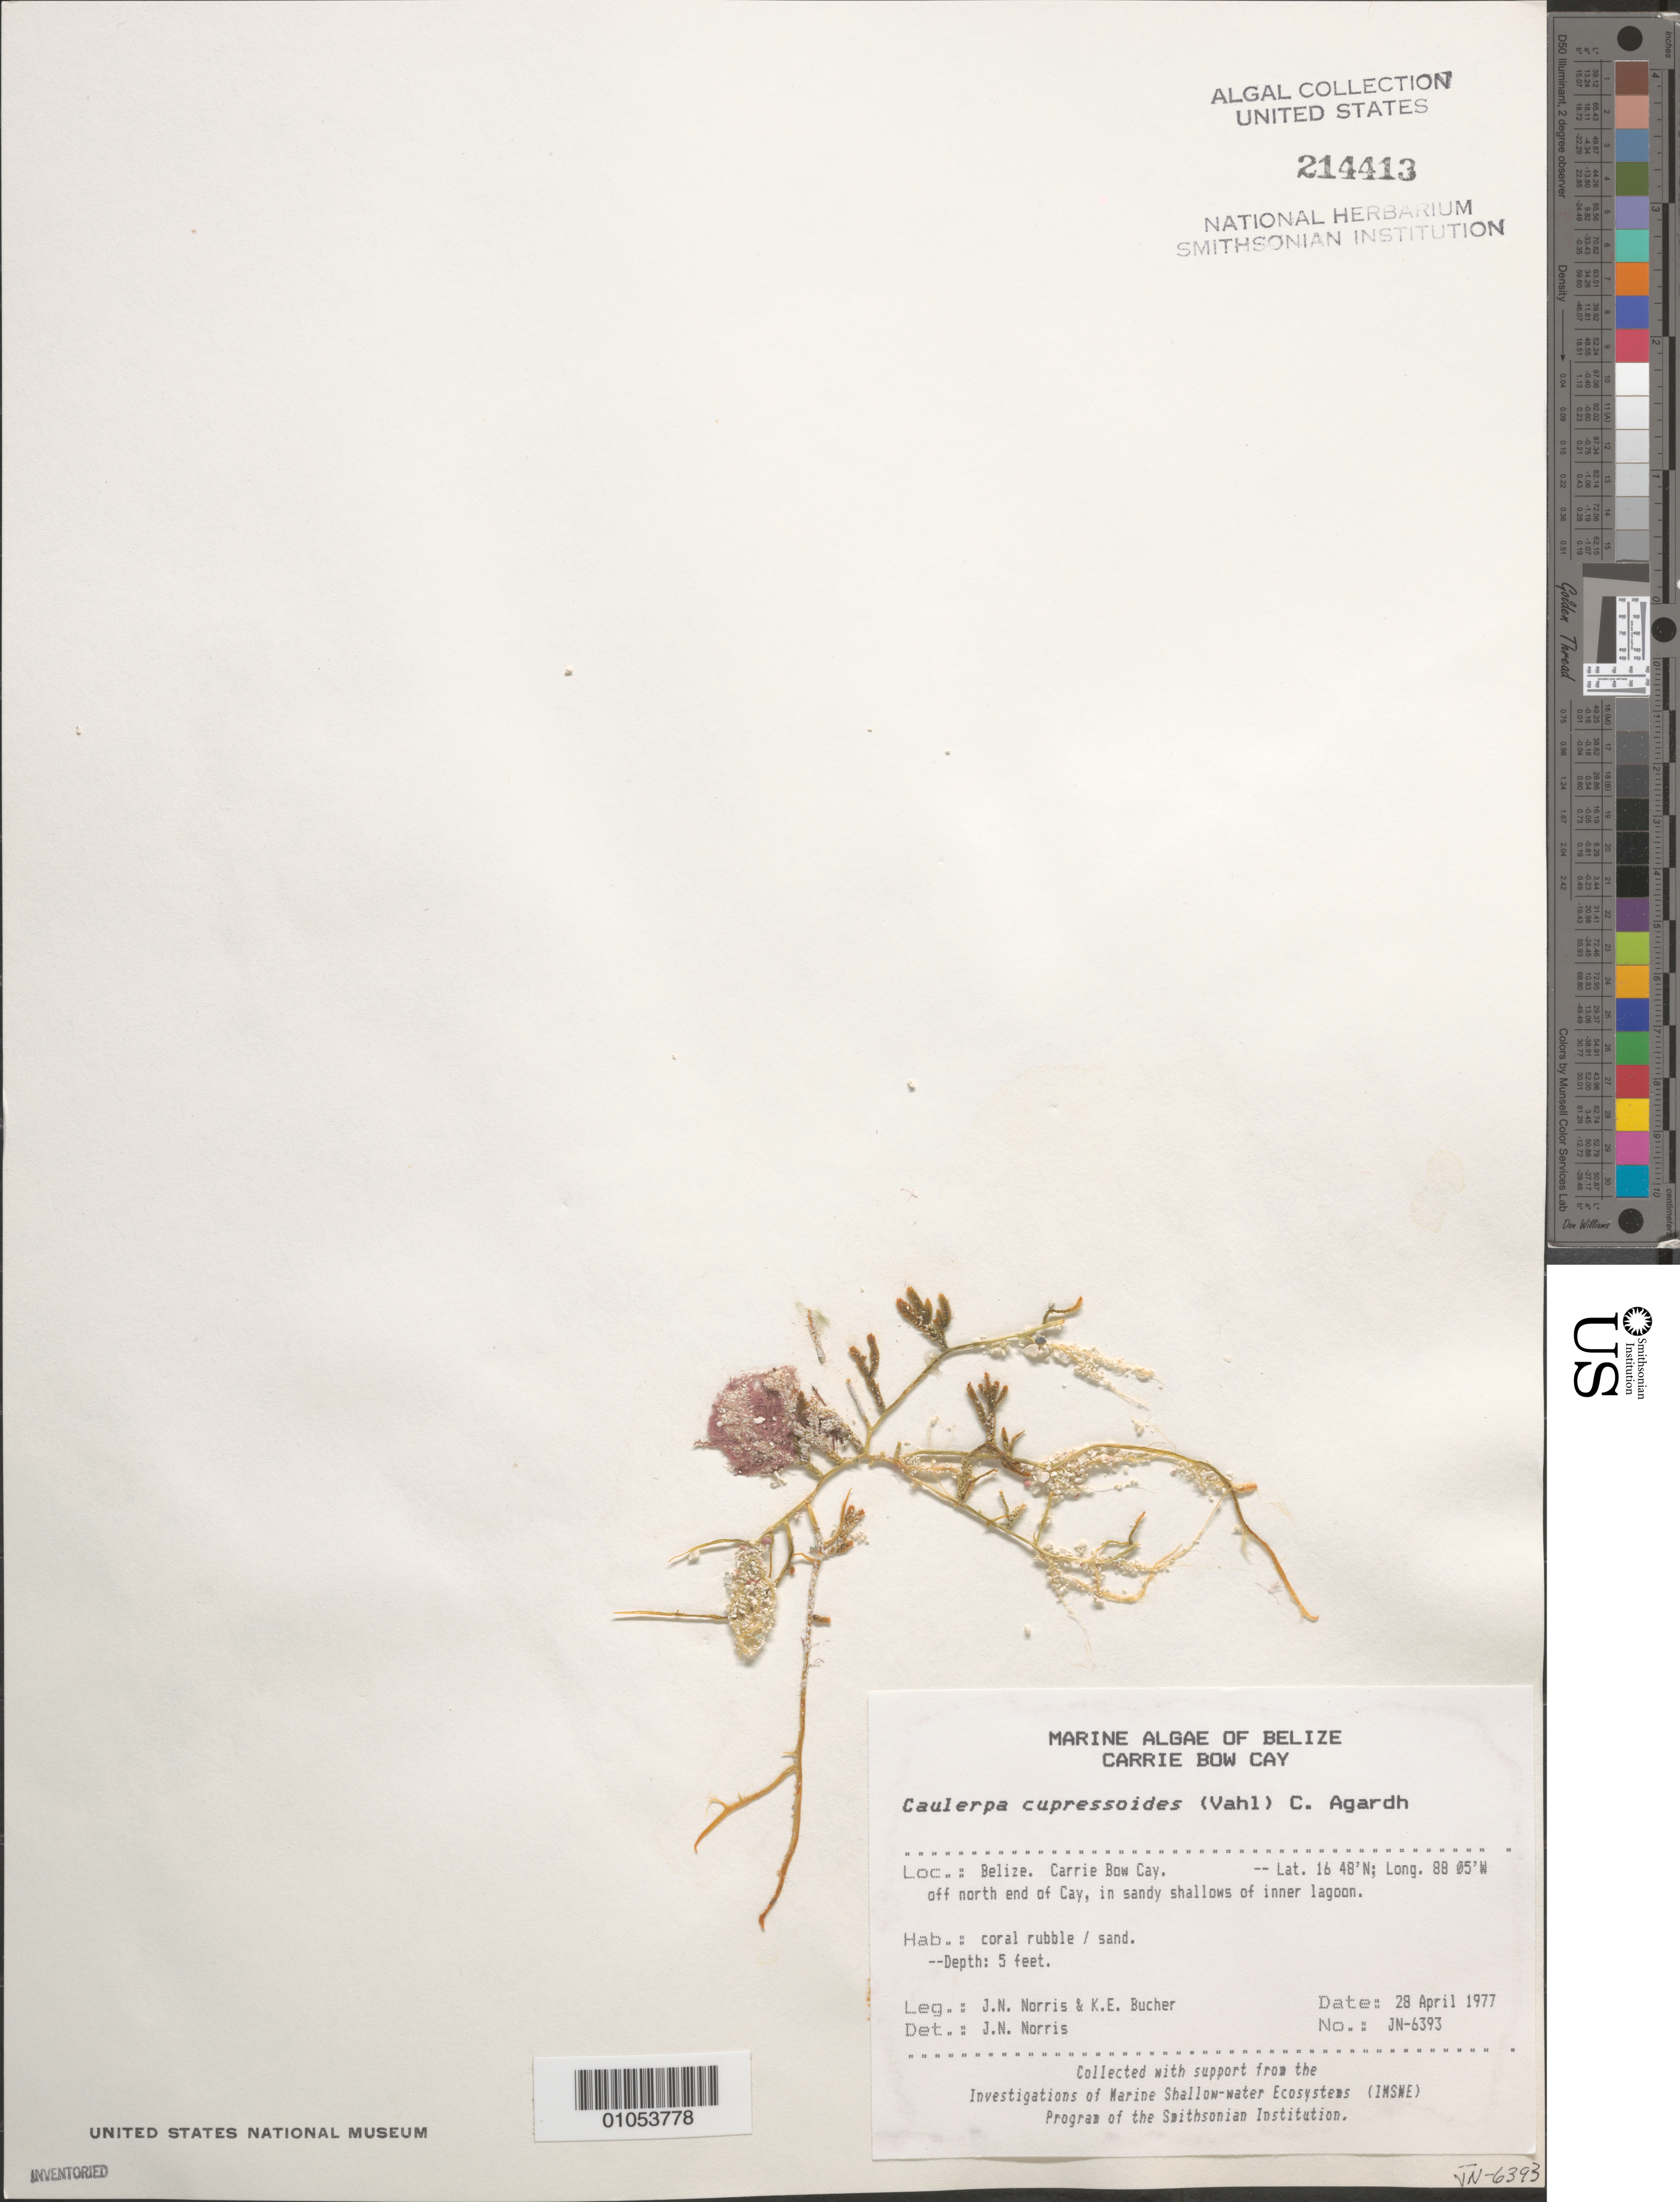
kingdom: Plantae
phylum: Chlorophyta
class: Ulvophyceae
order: Bryopsidales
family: Caulerpaceae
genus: Caulerpa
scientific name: Caulerpa cupressoides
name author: (Vahl) C. Agardh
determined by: Norris, James N.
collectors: J. N. Norris & K. E. Bucher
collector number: JN-6393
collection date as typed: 28 Apr 1977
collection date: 1977-04-28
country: Belize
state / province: Stann Creek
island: Carrie Bow Cay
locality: Off north end of the cay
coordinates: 16 48'N, 88 05'W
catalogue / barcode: US 214413